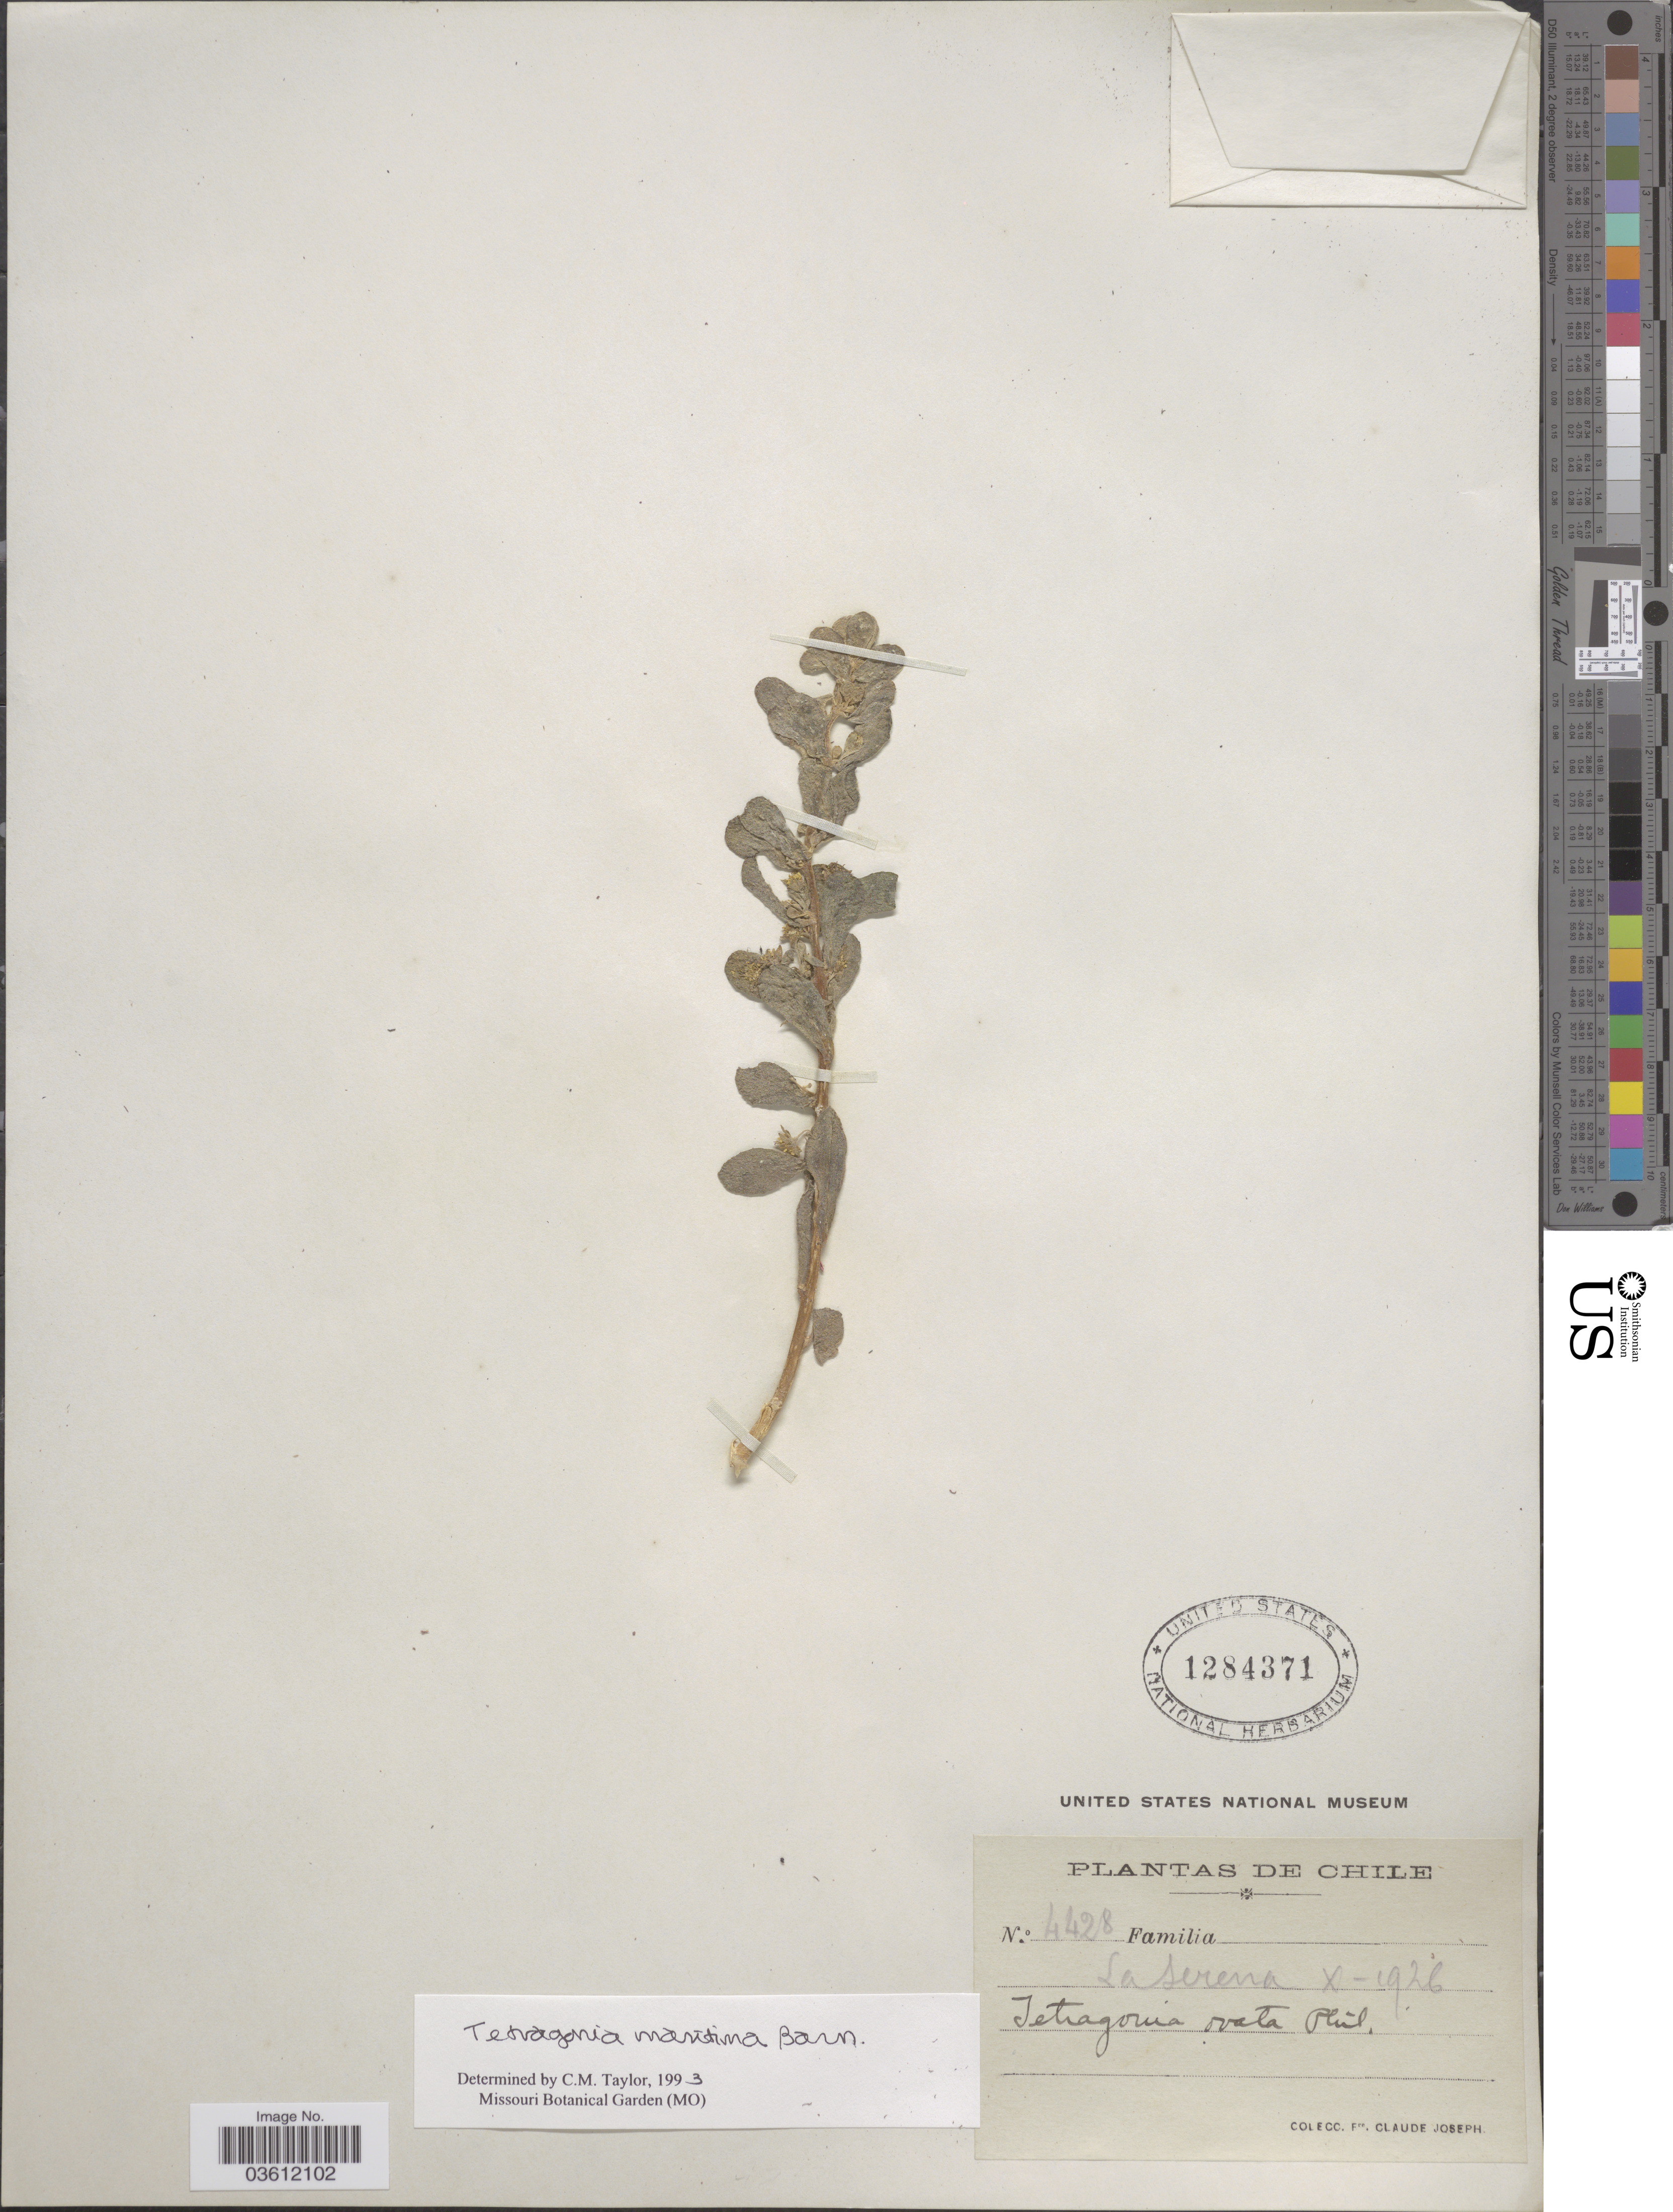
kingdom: Plantae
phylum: Tracheophyta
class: Magnoliopsida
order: Caryophyllales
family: Aizoaceae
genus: Tetragonia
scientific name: Tetragonia maritima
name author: Barnéoud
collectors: Bro. Claude-Joseph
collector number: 4428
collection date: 1926-10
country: Chile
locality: La Serena.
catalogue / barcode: US 1284371